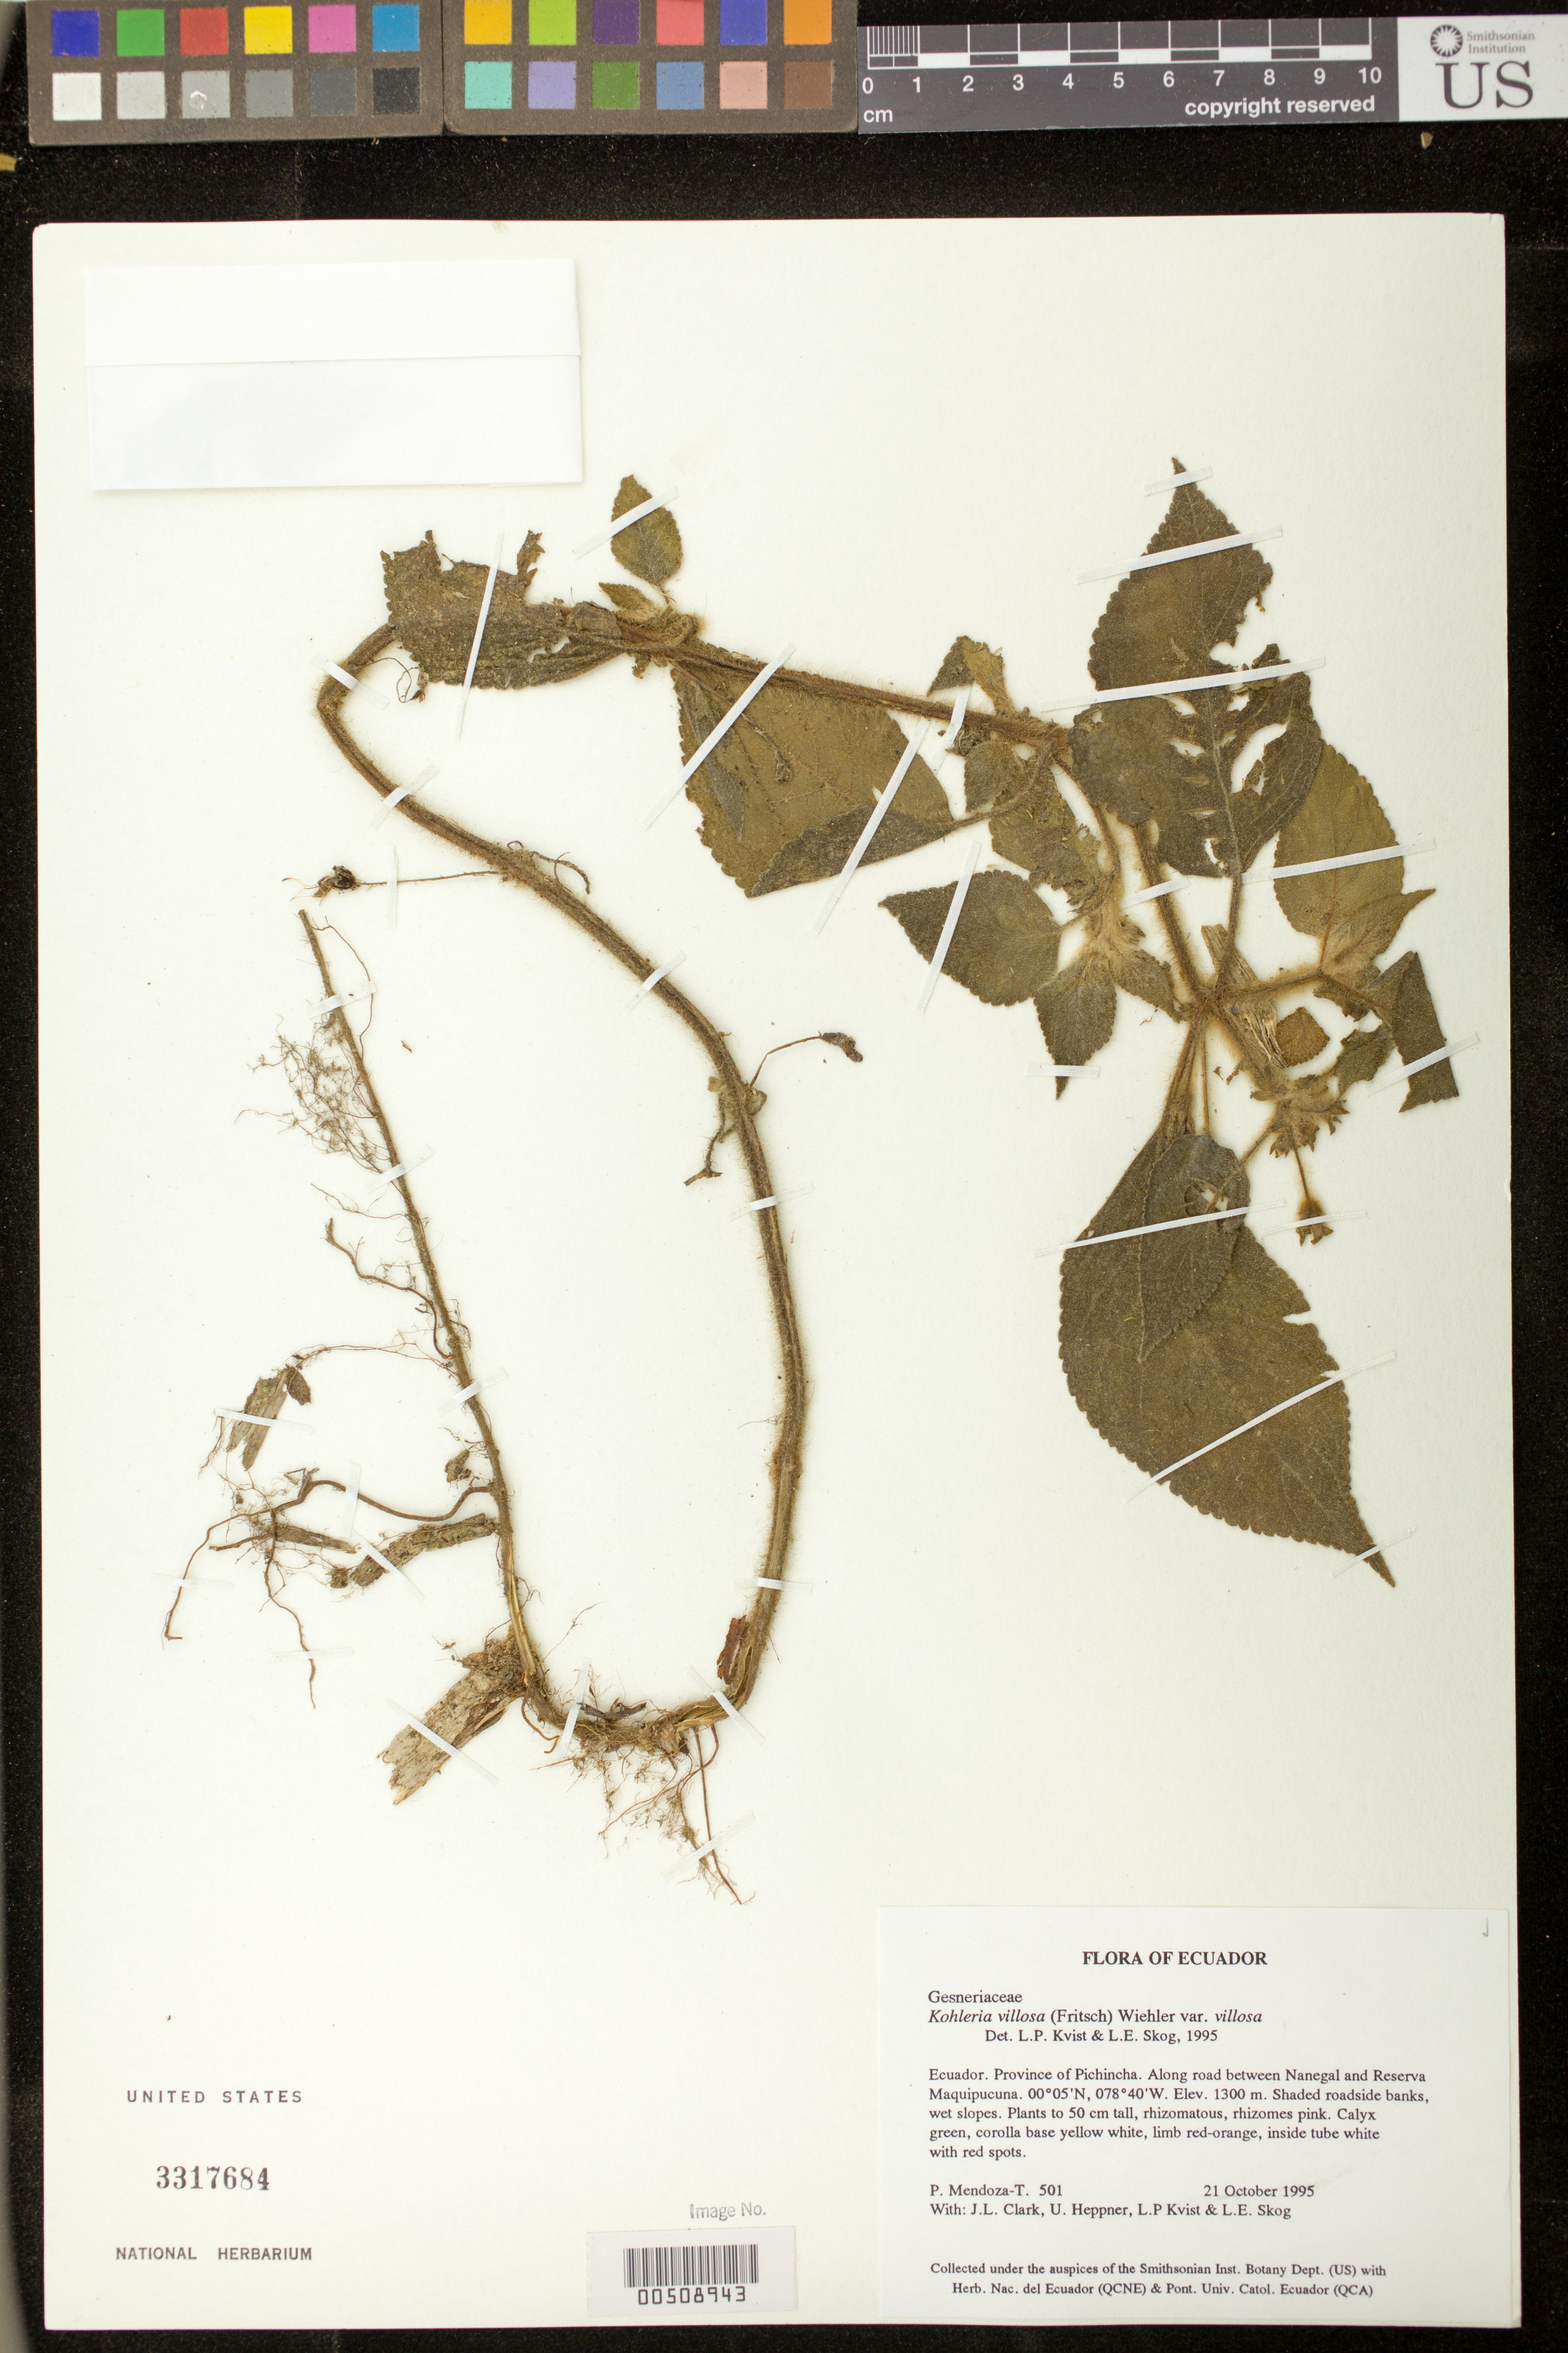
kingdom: Plantae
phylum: Tracheophyta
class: Magnoliopsida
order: Lamiales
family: Gesneriaceae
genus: Kohleria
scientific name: Kohleria villosa var. villosa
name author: (Fritsch) Wiehler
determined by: Skog, Laurence E.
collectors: P. Mendoza-T., J. L. Clark, U. Heppner, L. P. Kvist & L. E. Skog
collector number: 501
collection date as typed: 21 Oct 1995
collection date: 1995-10-21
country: Ecuador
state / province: Pichincha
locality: Along road between Nanegal and Reserva Maquipucuna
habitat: Shaded roadside banks, wet slopes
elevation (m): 1300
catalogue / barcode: US 3317684